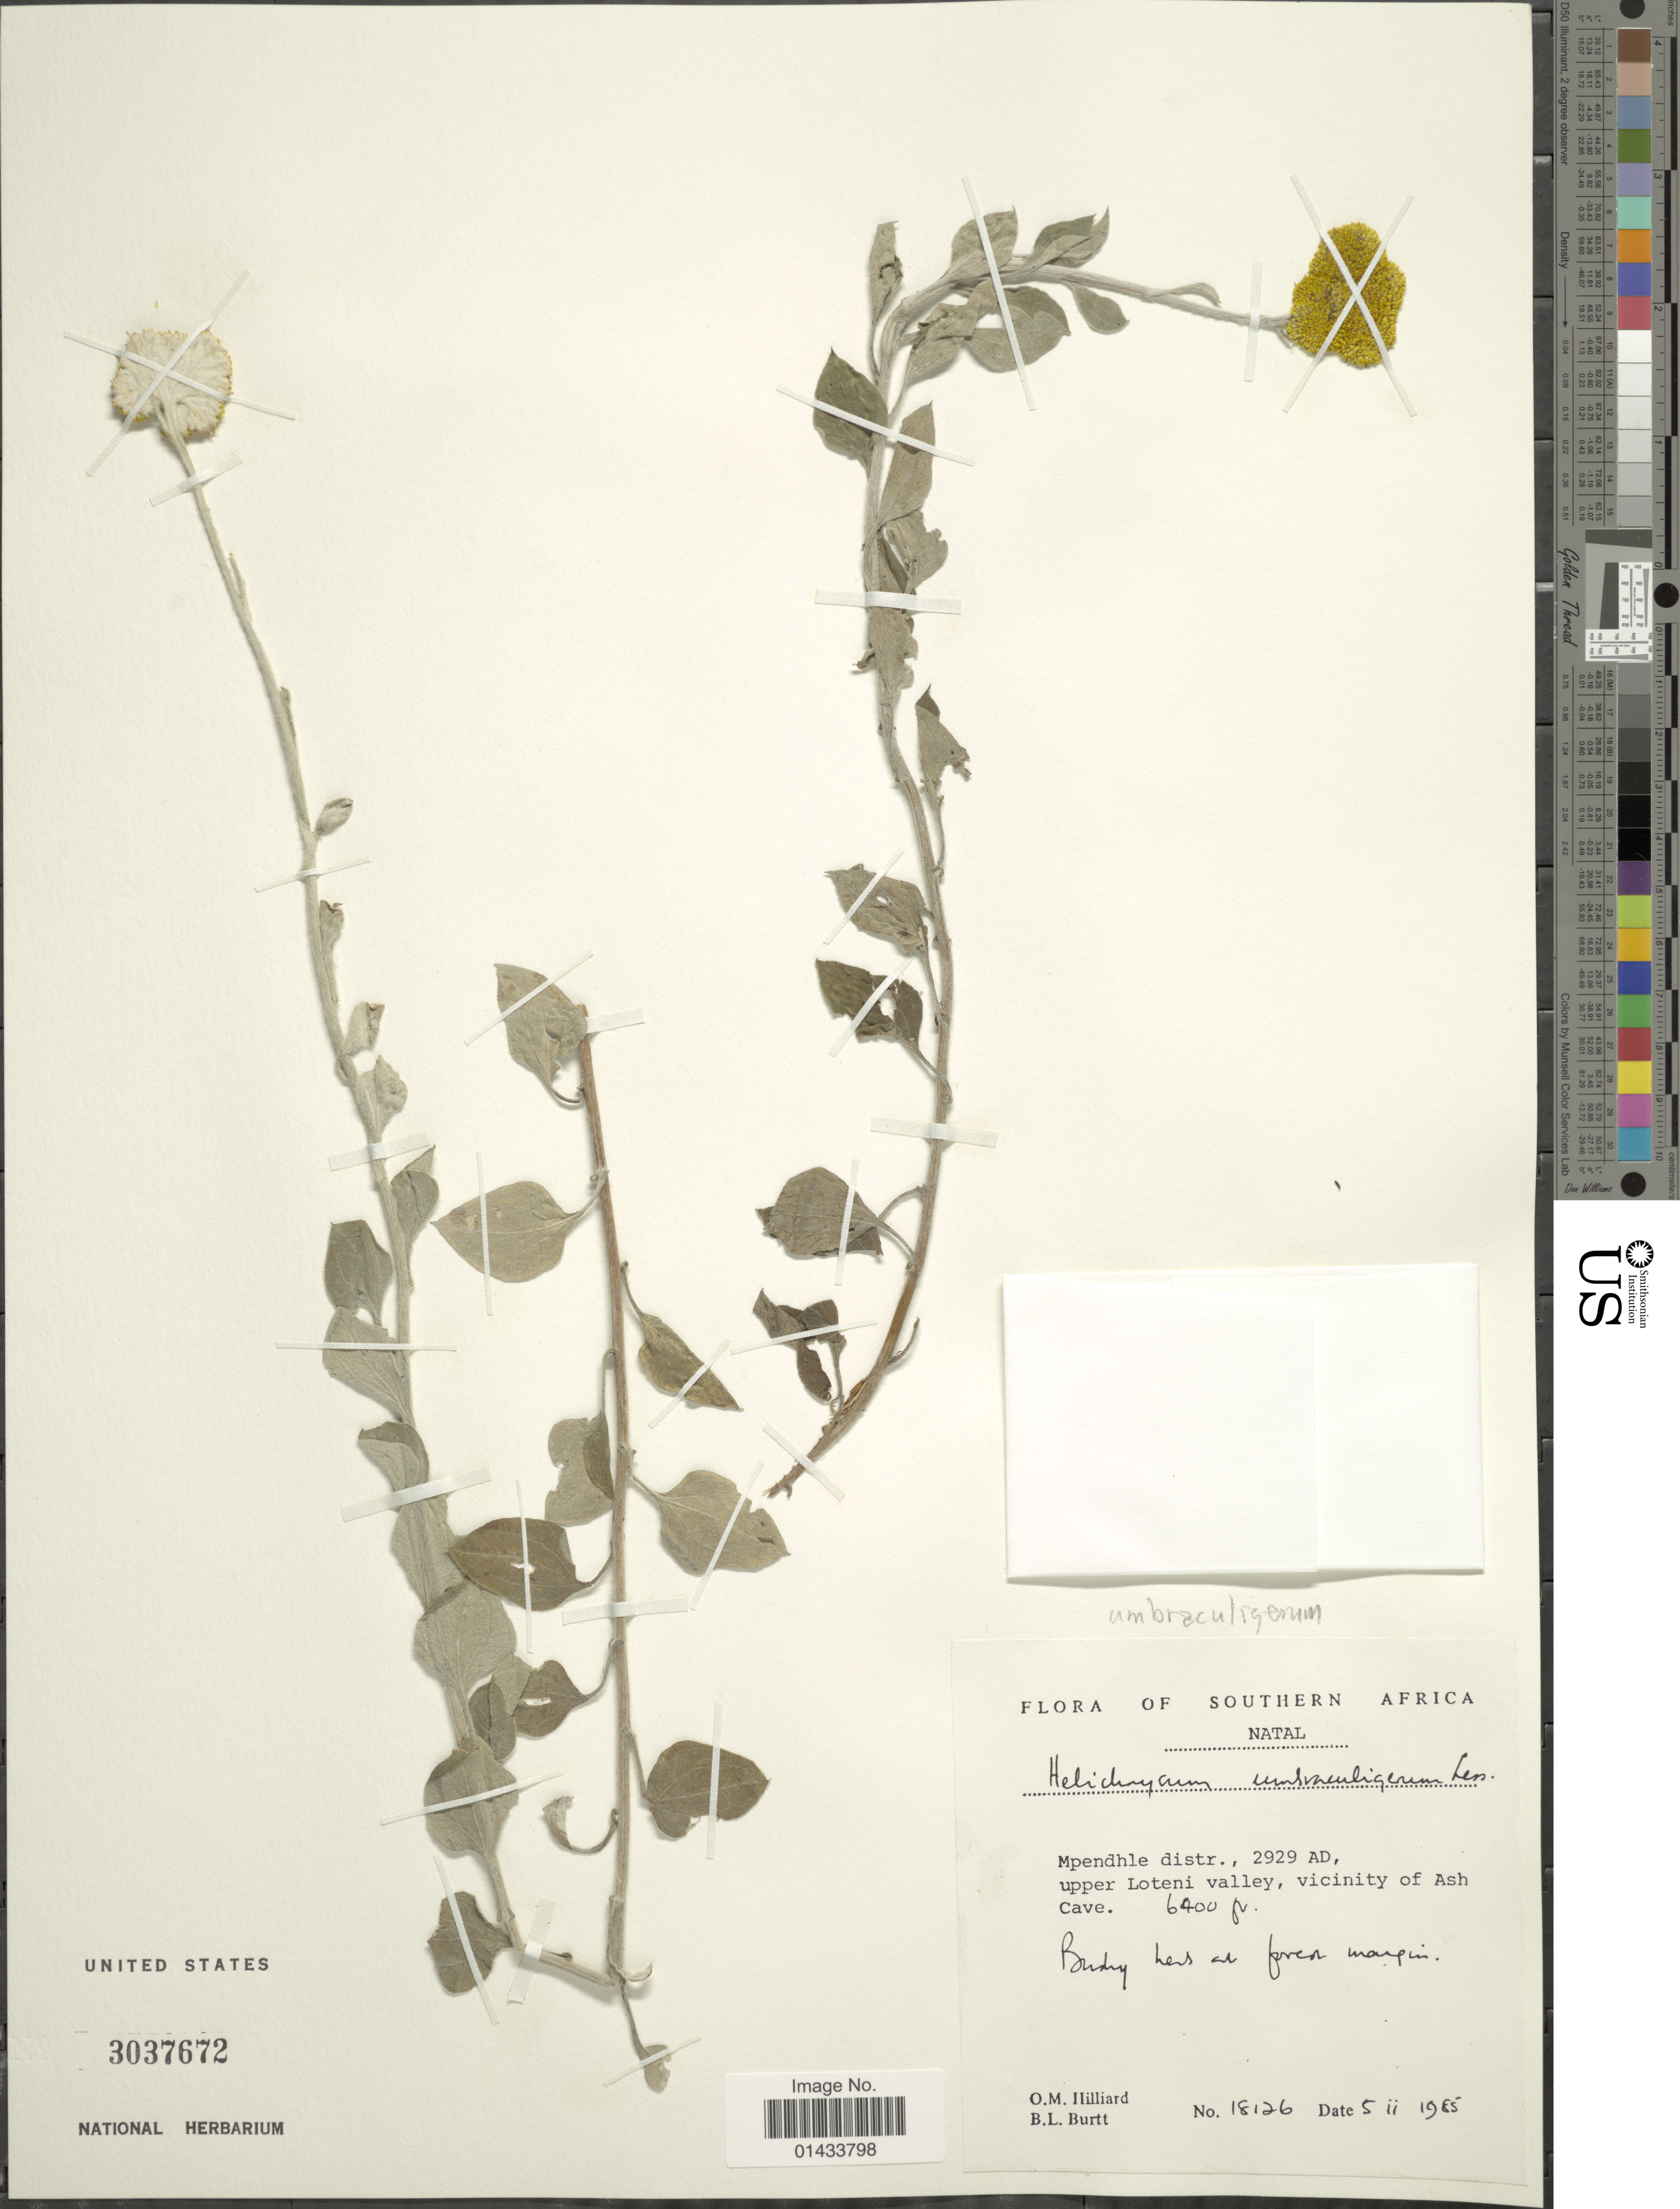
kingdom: Plantae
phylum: Tracheophyta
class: Magnoliopsida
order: Asterales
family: Asteraceae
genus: Helichrysum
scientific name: Helichrysum umbraculigerum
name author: Less.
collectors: O. M. Hilliard & B. L. Burtt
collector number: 18126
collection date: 1985-02-05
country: South Africa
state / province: KwaZulu-Natal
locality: Natal, Mpendhle distr., 2929 AD, upper Loteni valley, vicinity of Ash Cave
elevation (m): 1951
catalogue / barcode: US 3037672